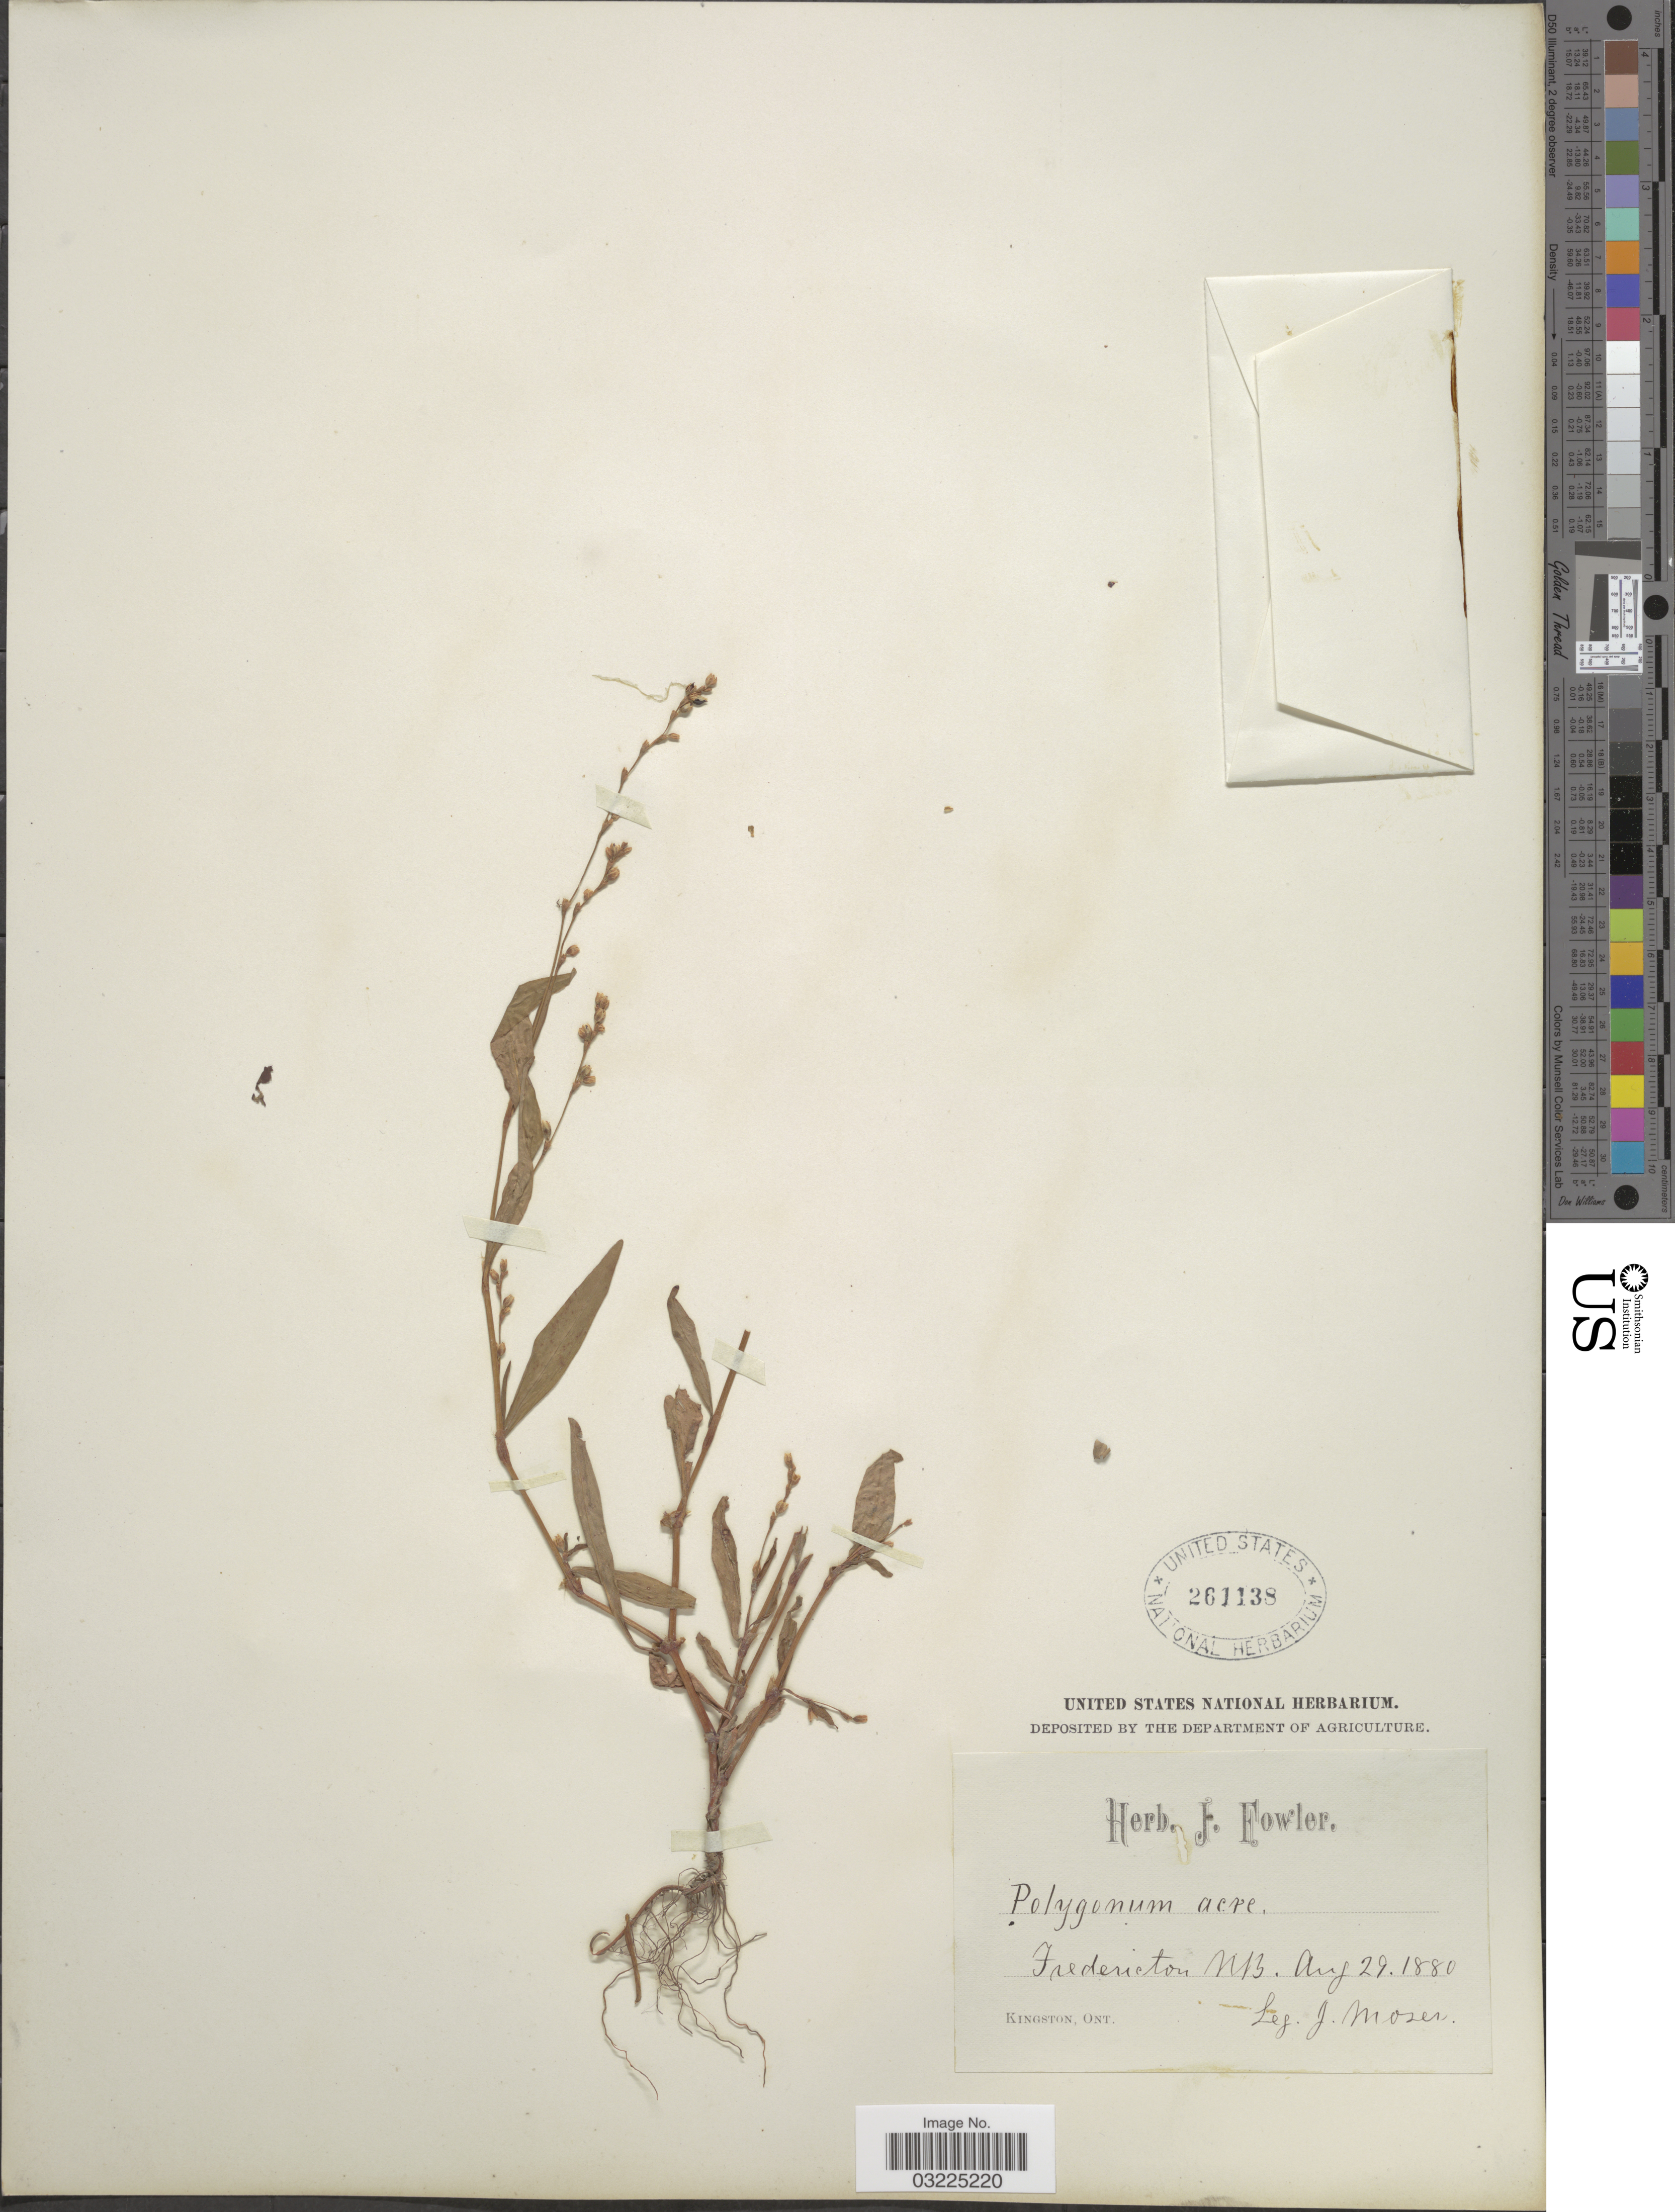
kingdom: Plantae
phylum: Tracheophyta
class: Magnoliopsida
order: Caryophyllales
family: Polygonaceae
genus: Persicaria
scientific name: Persicaria punctata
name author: (Elliott) Small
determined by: Atha, D. E.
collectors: J. Moses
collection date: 1880-08-29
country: Canada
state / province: New Brunswick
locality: Fredericton.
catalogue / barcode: US 261138